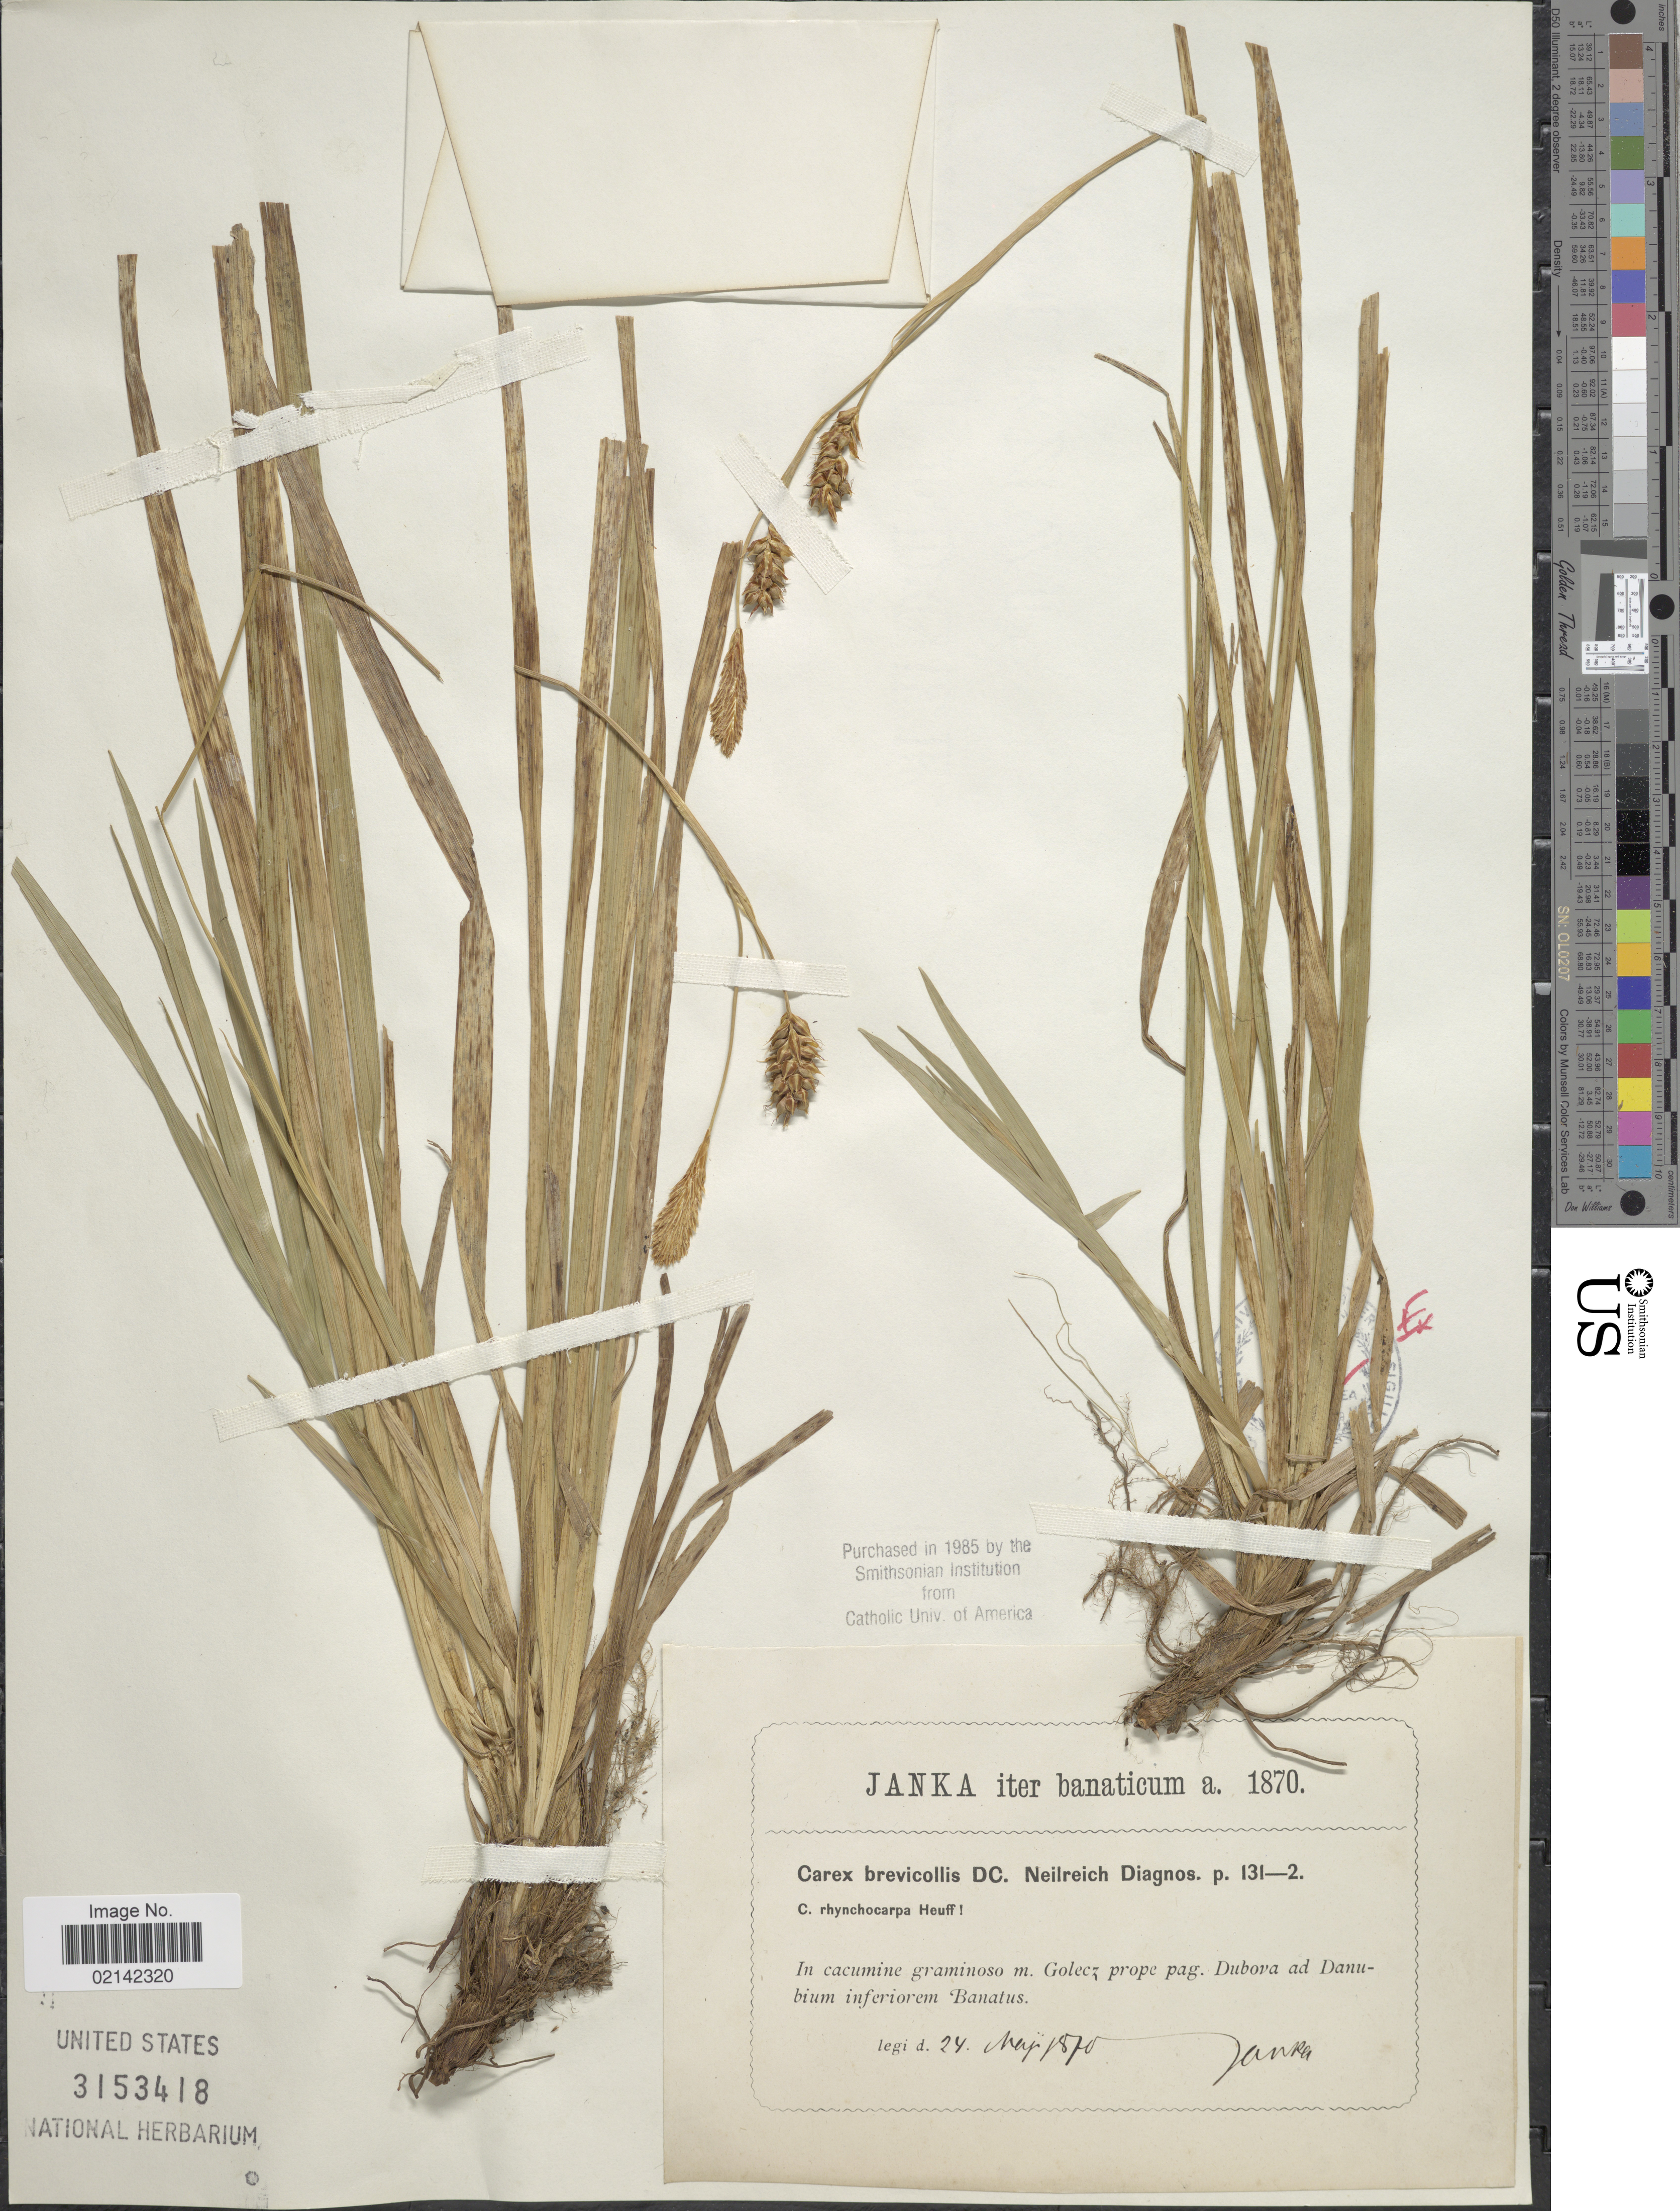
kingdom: Plantae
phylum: Tracheophyta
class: Liliopsida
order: Poales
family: Cyperaceae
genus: Carex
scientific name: Carex brevicollis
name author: DC.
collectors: V. Janka von Bulcs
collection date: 1870-05-24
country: Romania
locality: Banaticum. m. Golecz, prope pag. Dubova ad Danubium inferiorem Banatus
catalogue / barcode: US 3153418